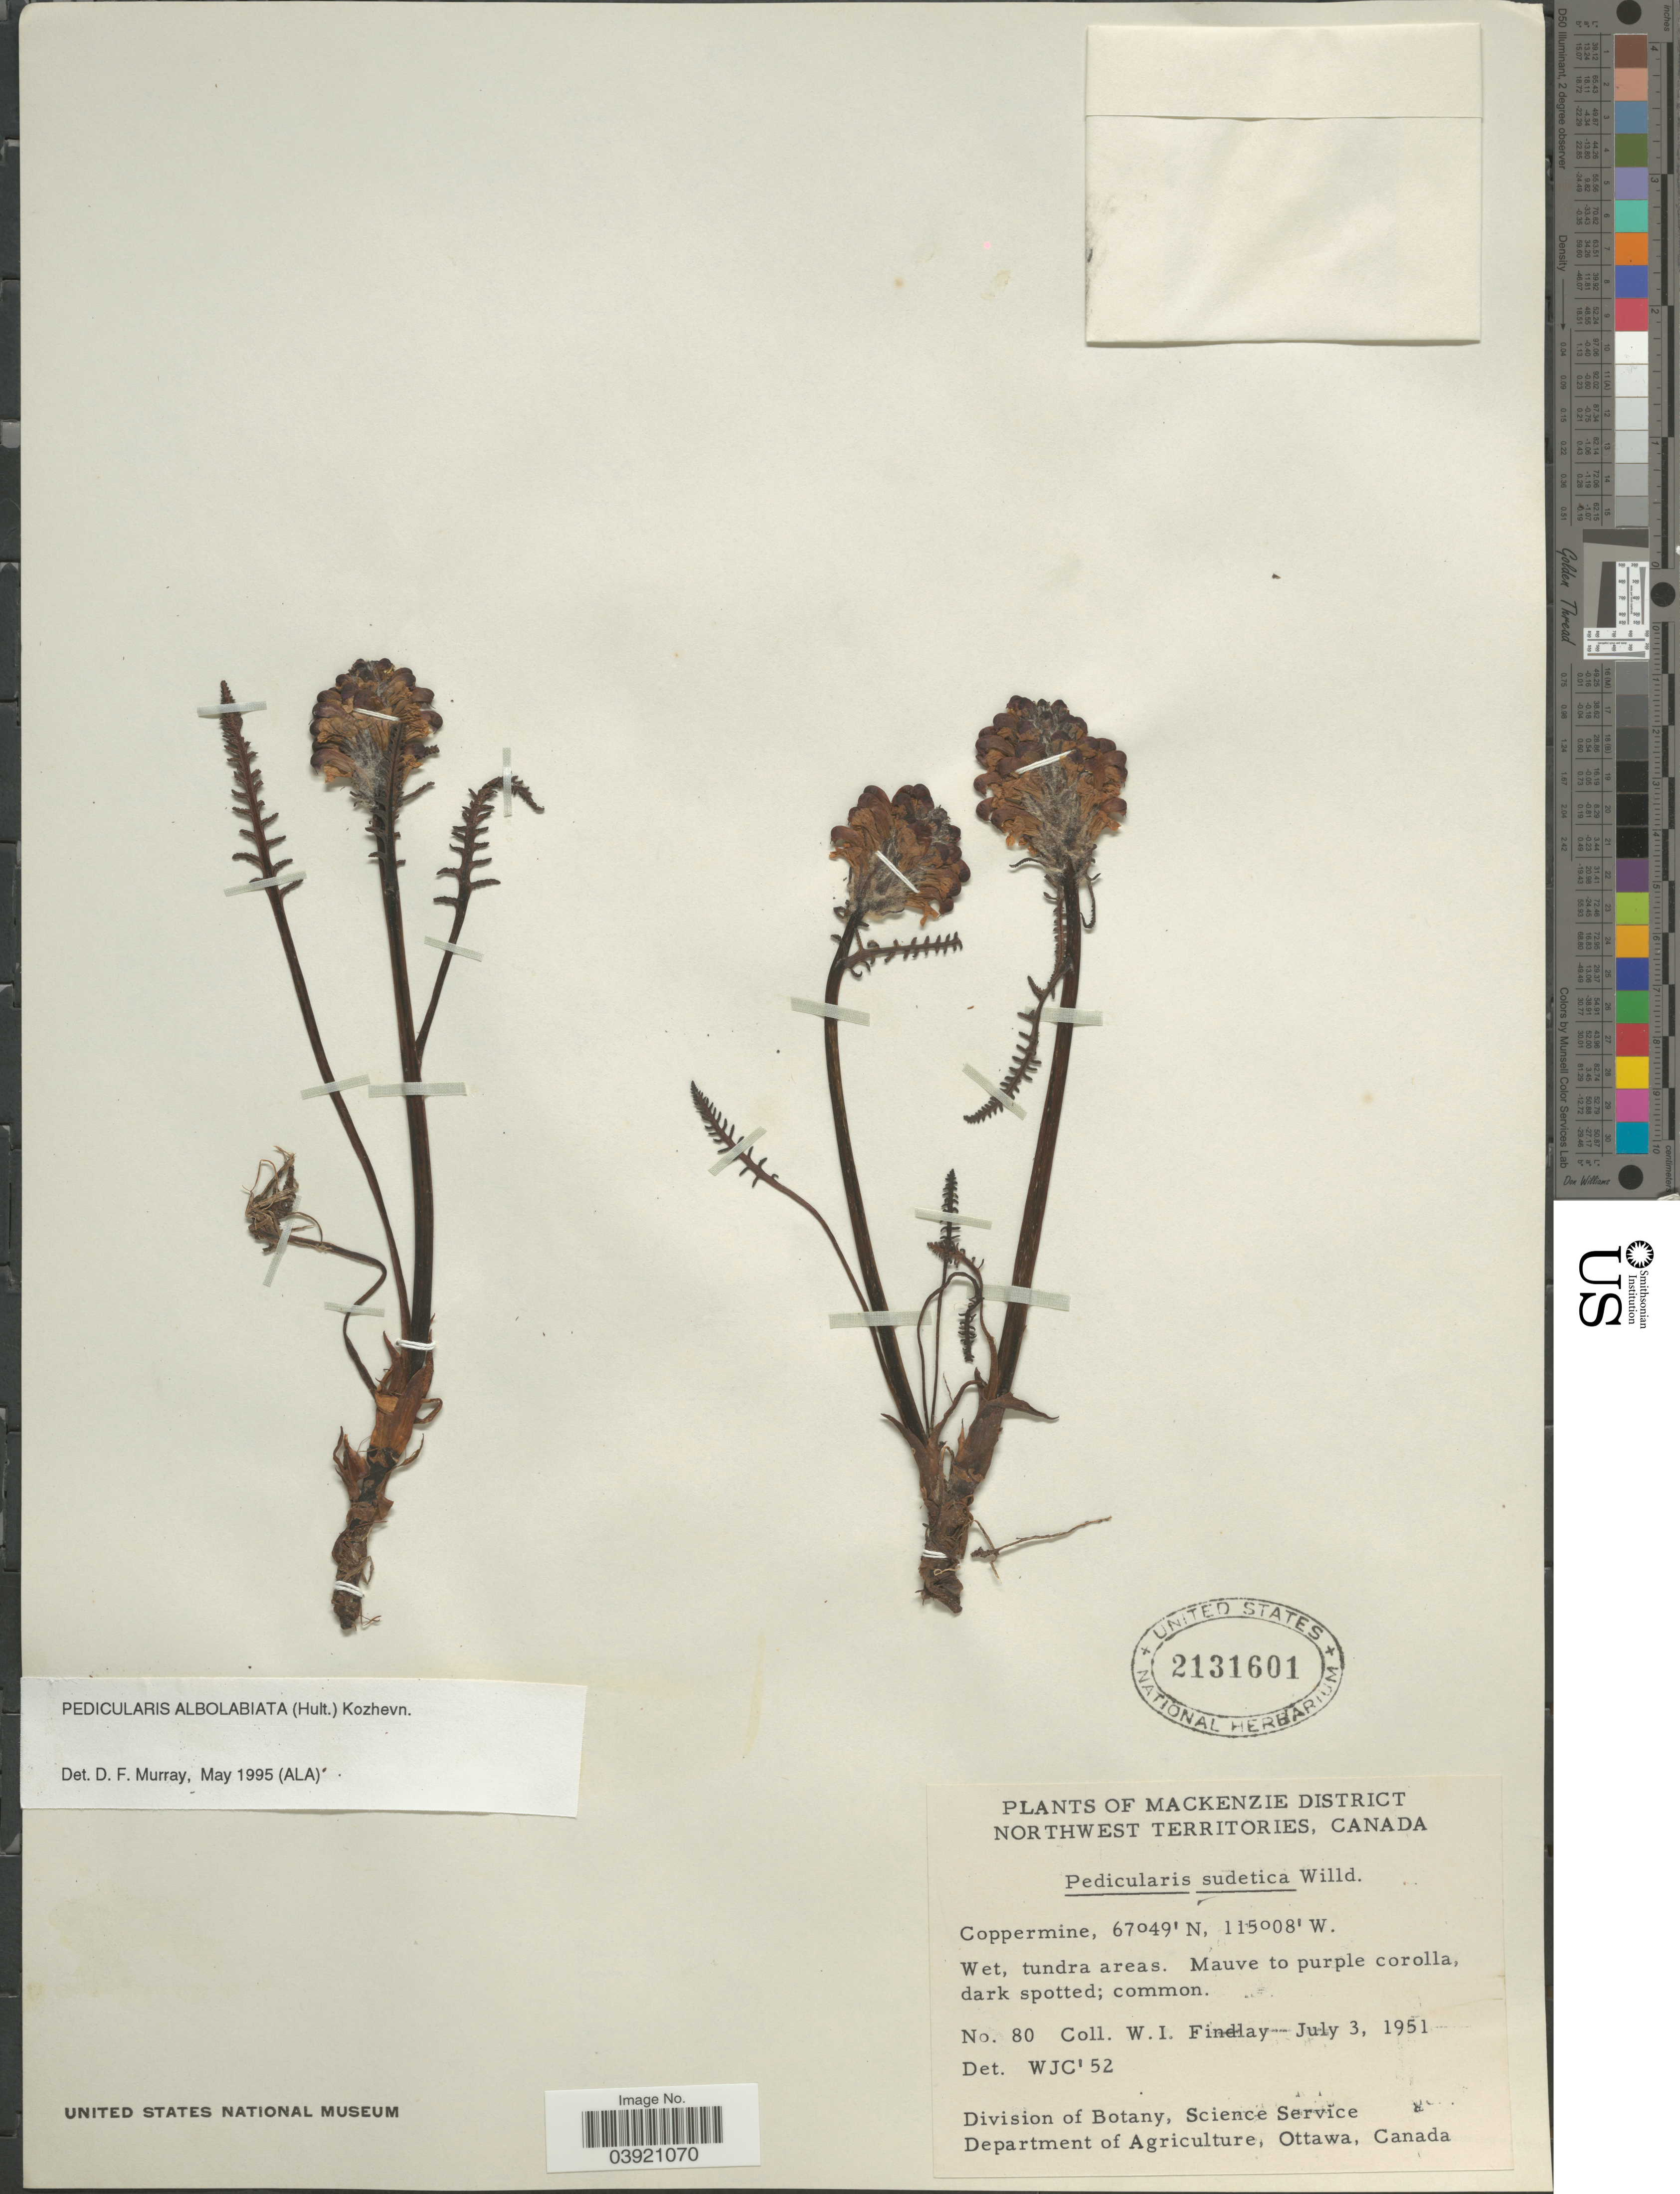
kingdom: Plantae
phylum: Tracheophyta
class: Magnoliopsida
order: Lamiales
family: Orobanchaceae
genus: Pedicularis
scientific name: Pedicularis albolabiata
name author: (Hultén) Kozhevn.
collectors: W. Findlay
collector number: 80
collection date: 1951-07-03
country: Canada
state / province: Northwest Territories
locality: Mackenzie District. Coppermine.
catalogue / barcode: US 2131601